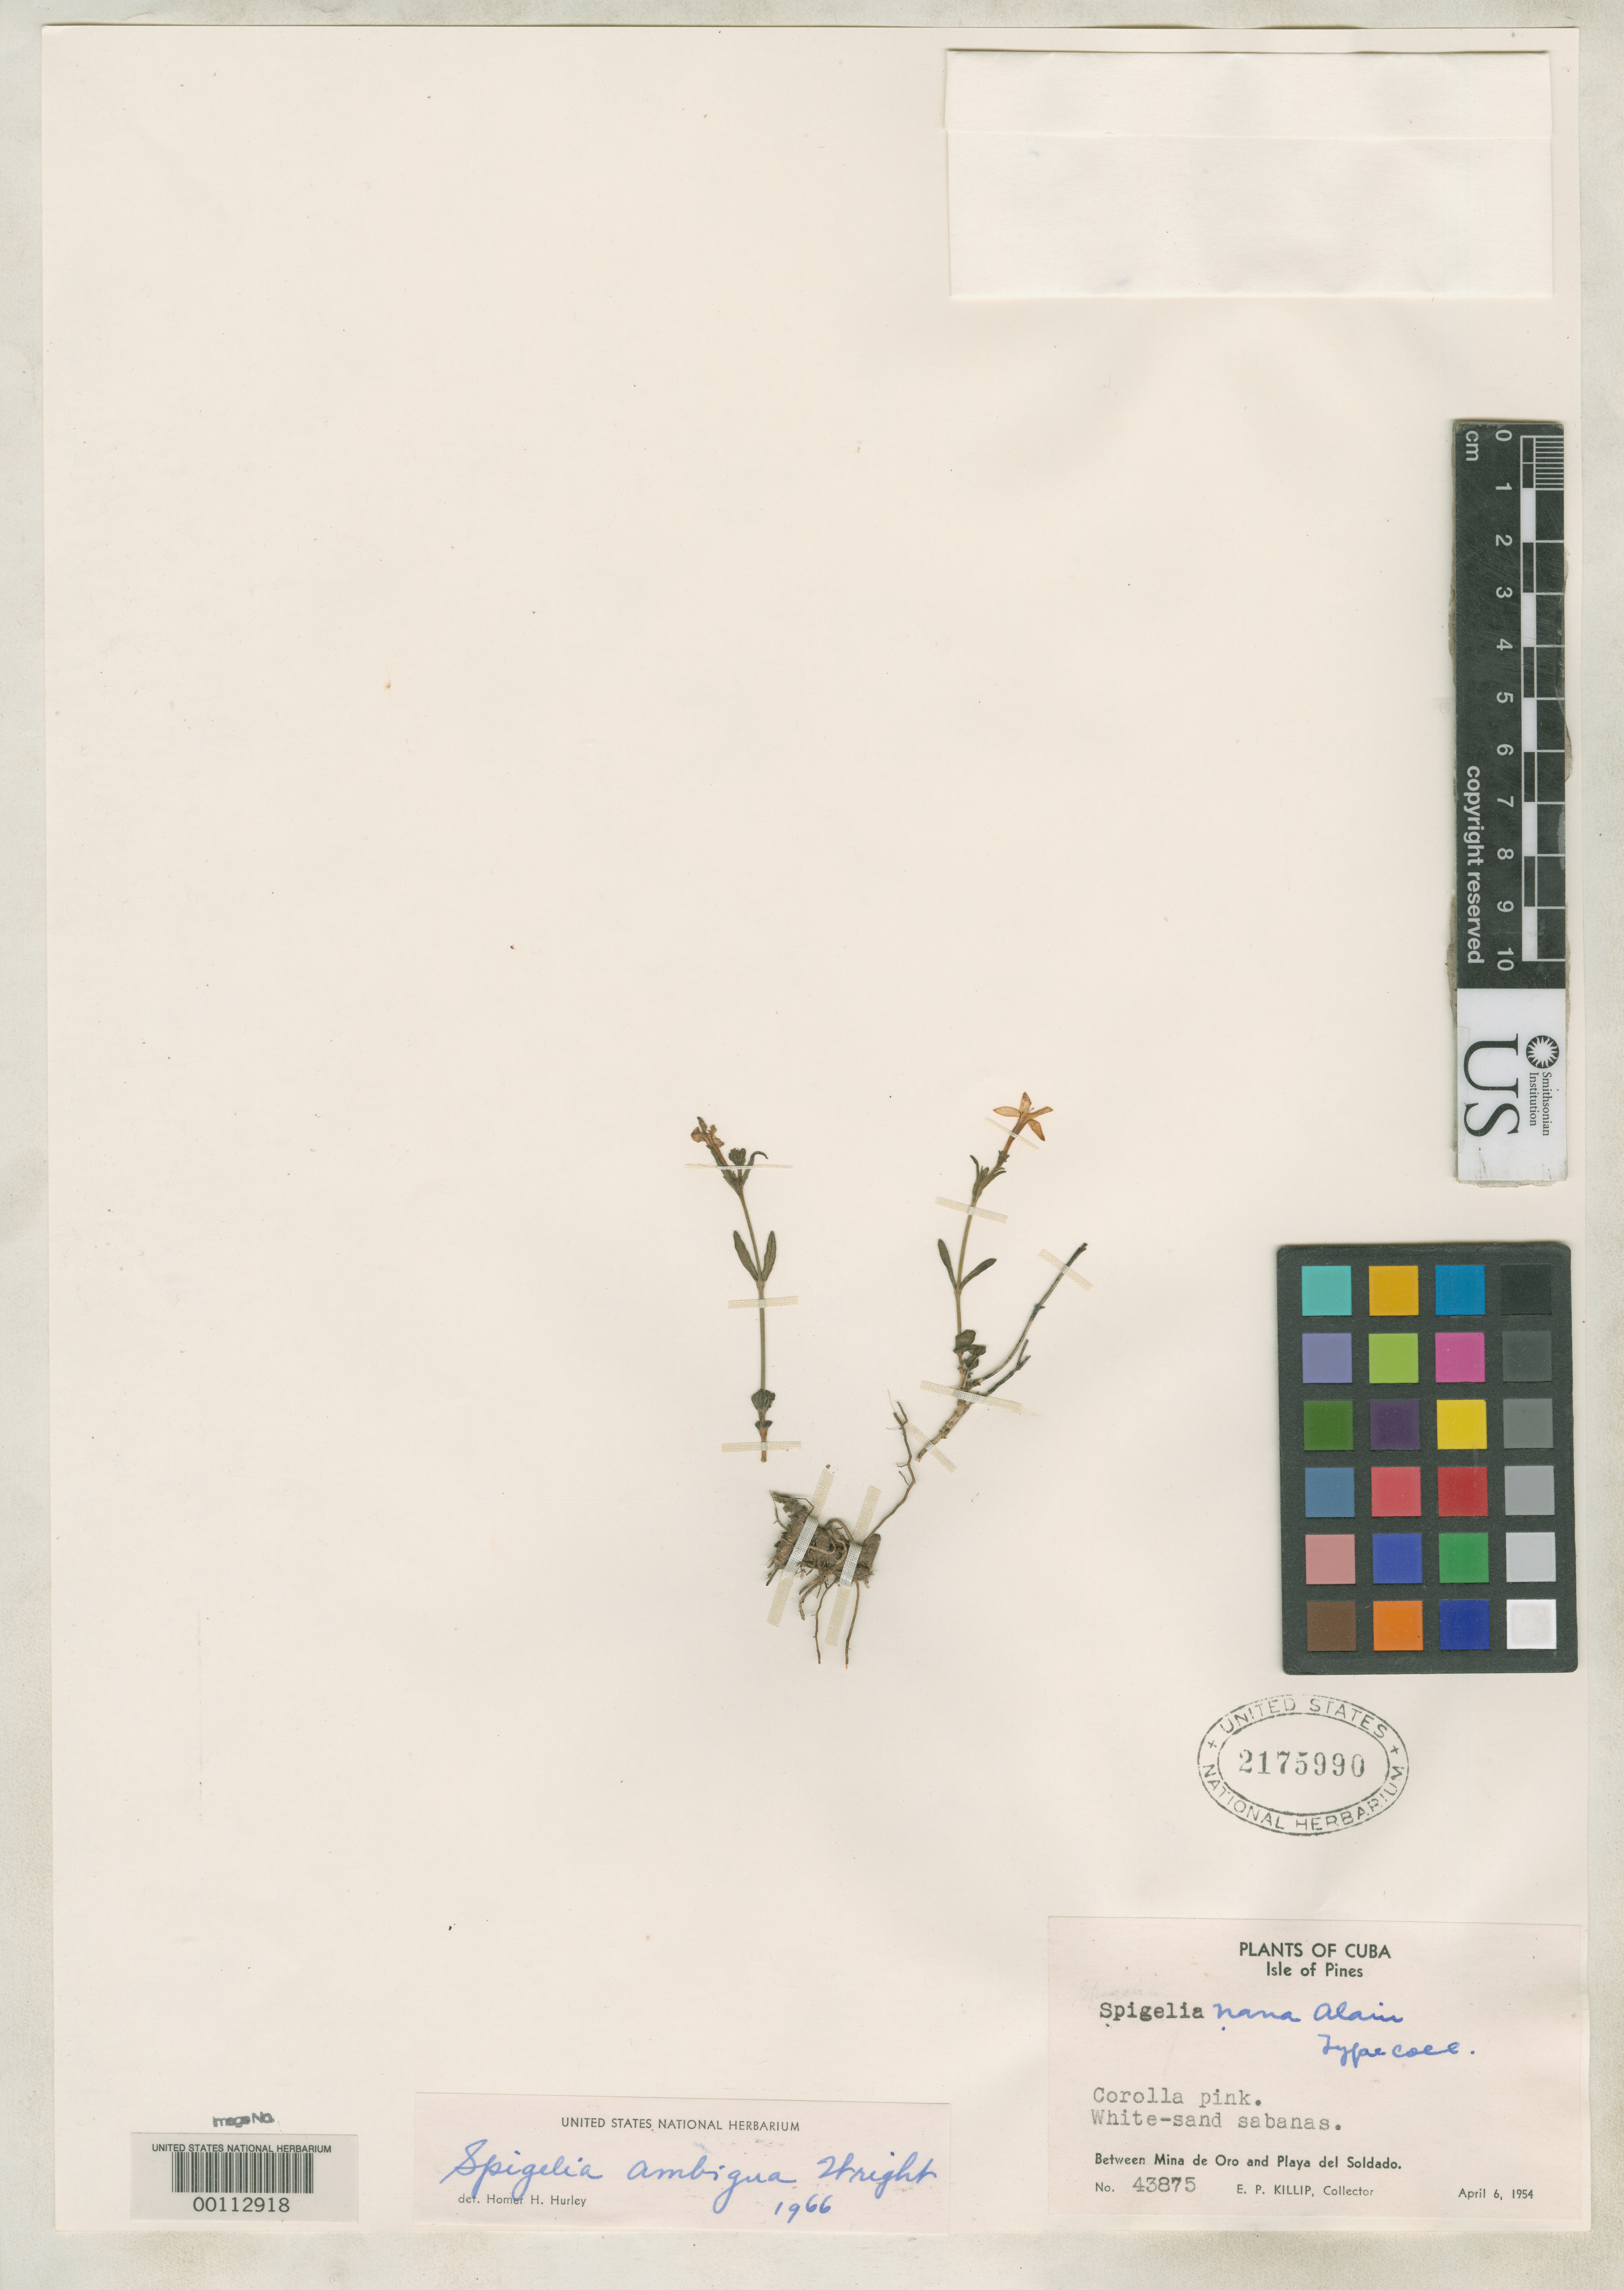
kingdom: Plantae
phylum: Tracheophyta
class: Magnoliopsida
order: Gentianales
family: Loganiaceae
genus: Spigelia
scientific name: Spigelia nana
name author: Alain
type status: Isotype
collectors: E. P. Killip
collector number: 43875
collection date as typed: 06 Apr 1954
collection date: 1954-04-06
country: Cuba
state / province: Isla de La Juventud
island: Isla de La Juventud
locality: Between Mina de Oro & Playa del Soldado.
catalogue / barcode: US 2175990